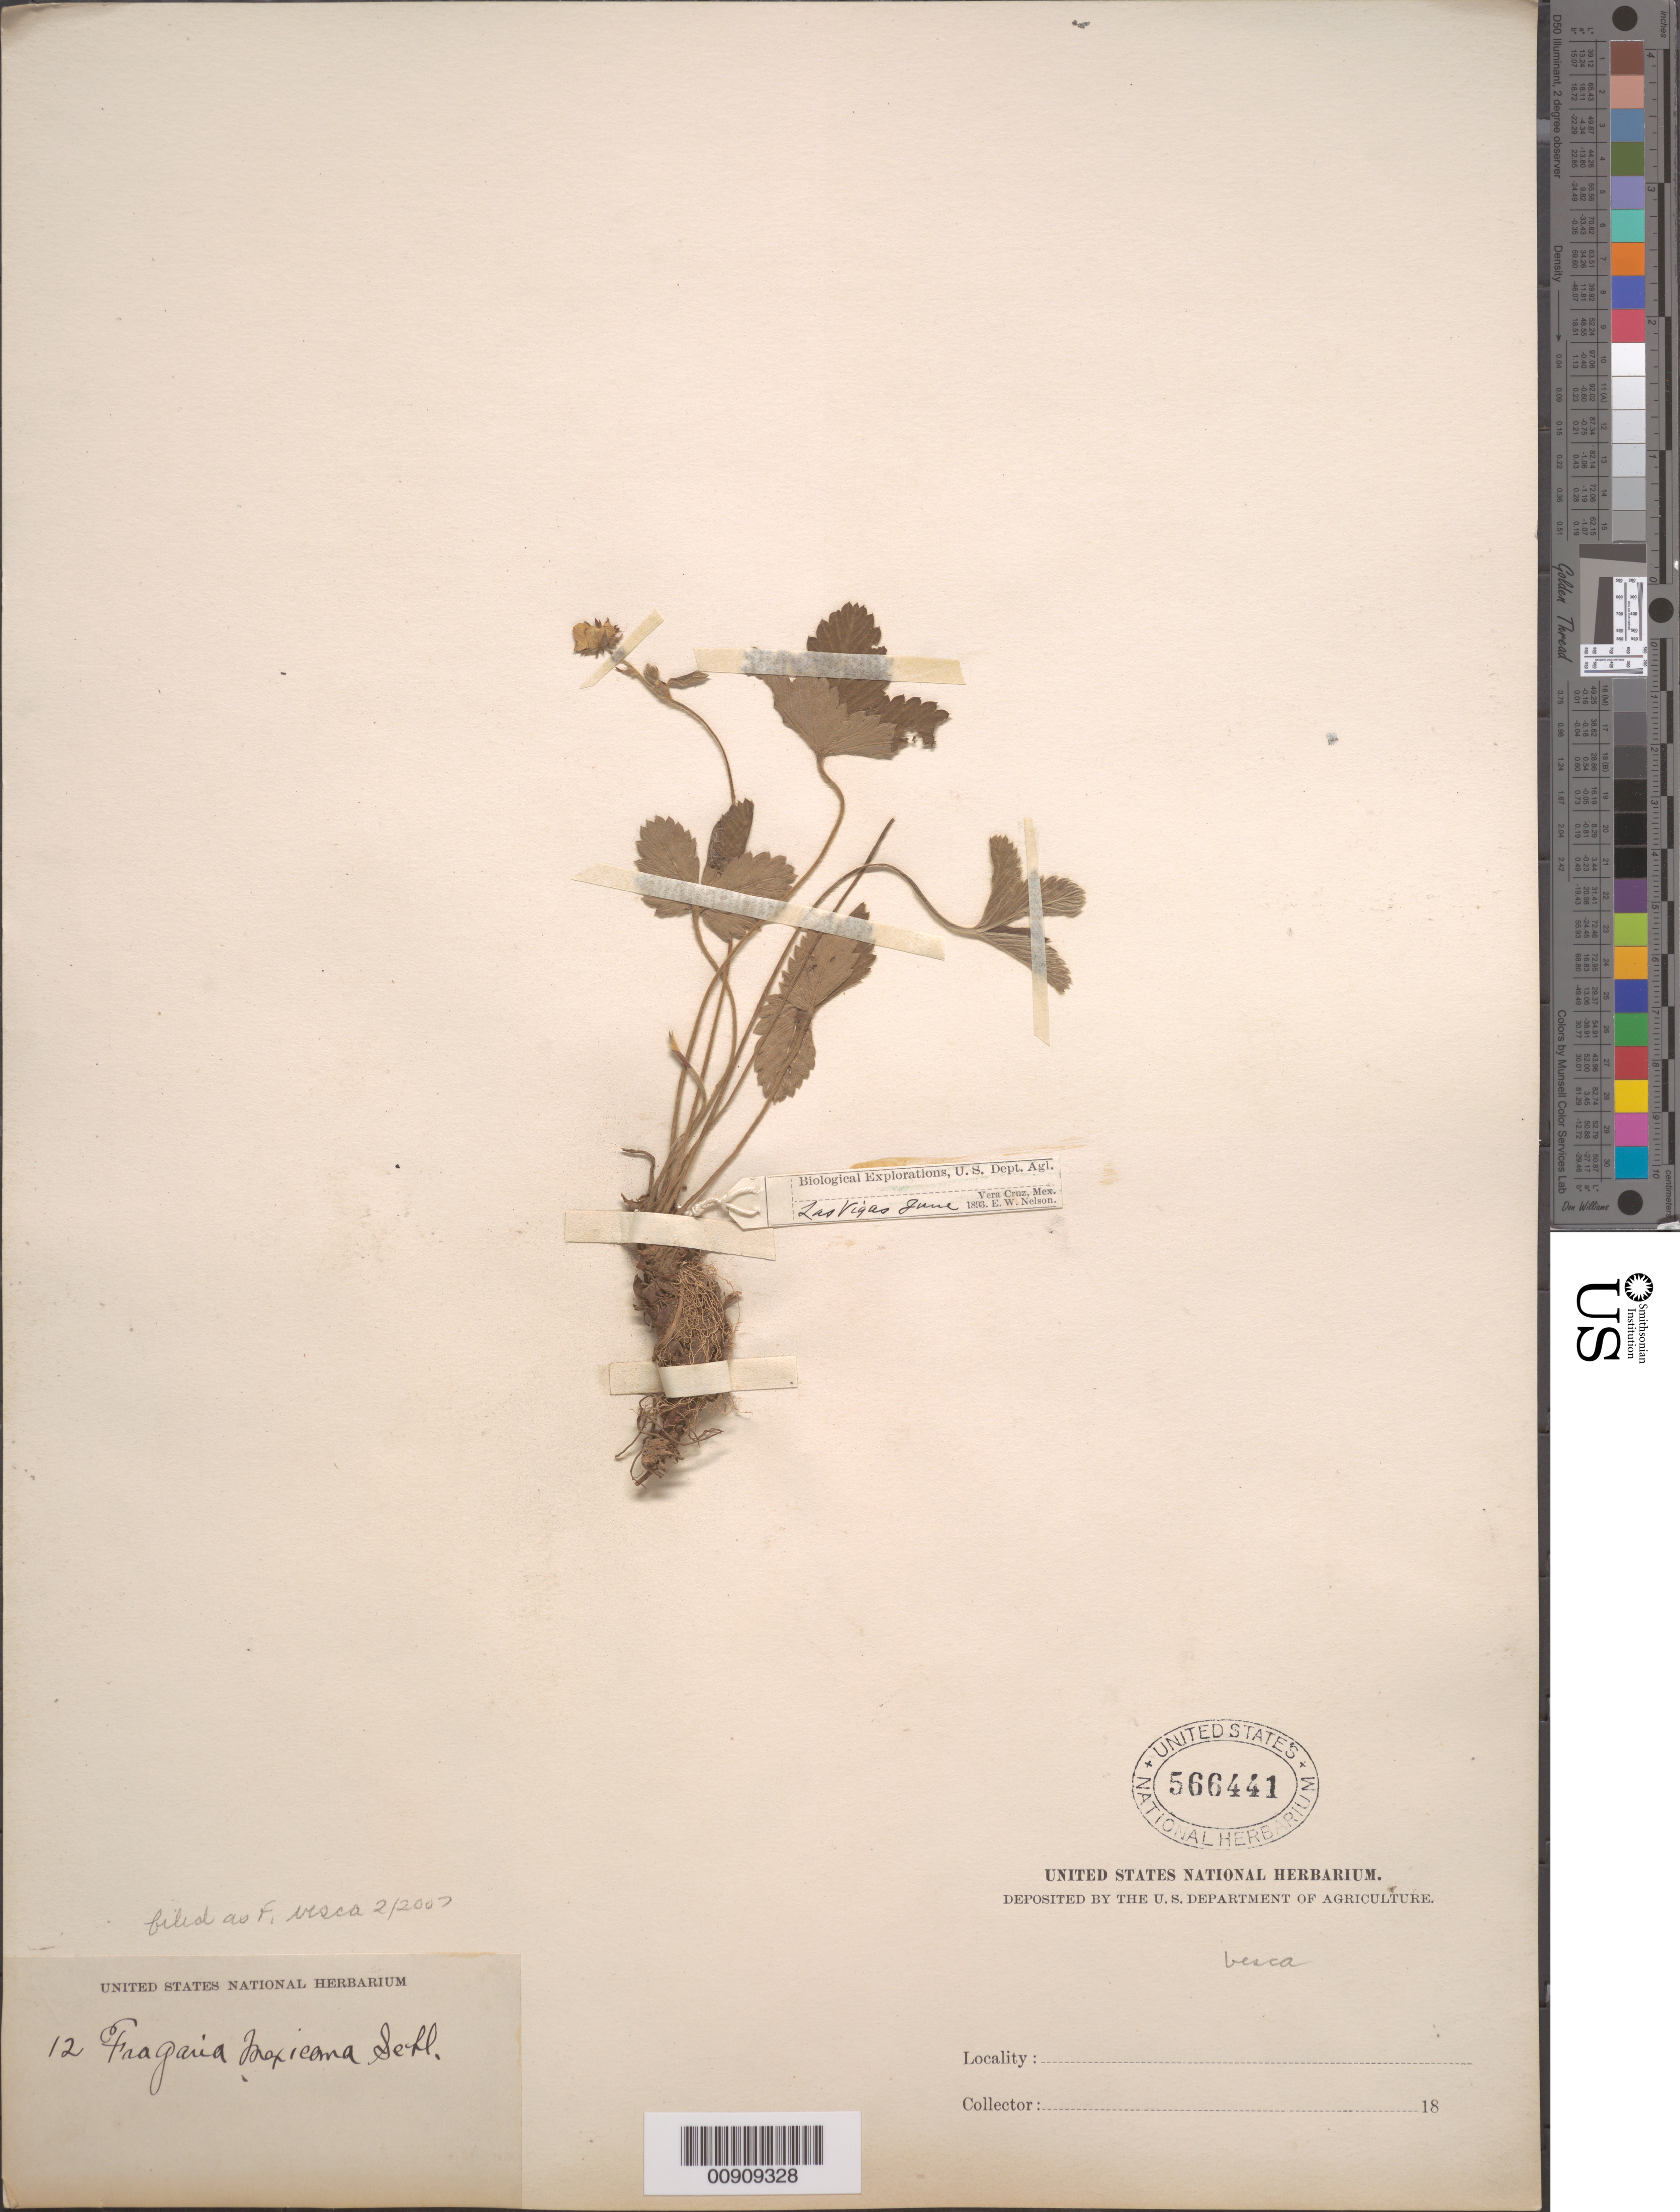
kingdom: Plantae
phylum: Tracheophyta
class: Magnoliopsida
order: Rosales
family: Rosaceae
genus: Fragaria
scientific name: Fragaria vesca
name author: L.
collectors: E. W. Nelson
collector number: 12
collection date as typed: Jun 1893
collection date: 1893-06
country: Mexico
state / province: Veracruz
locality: Las Vigas, Veracruz.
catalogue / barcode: US 566441